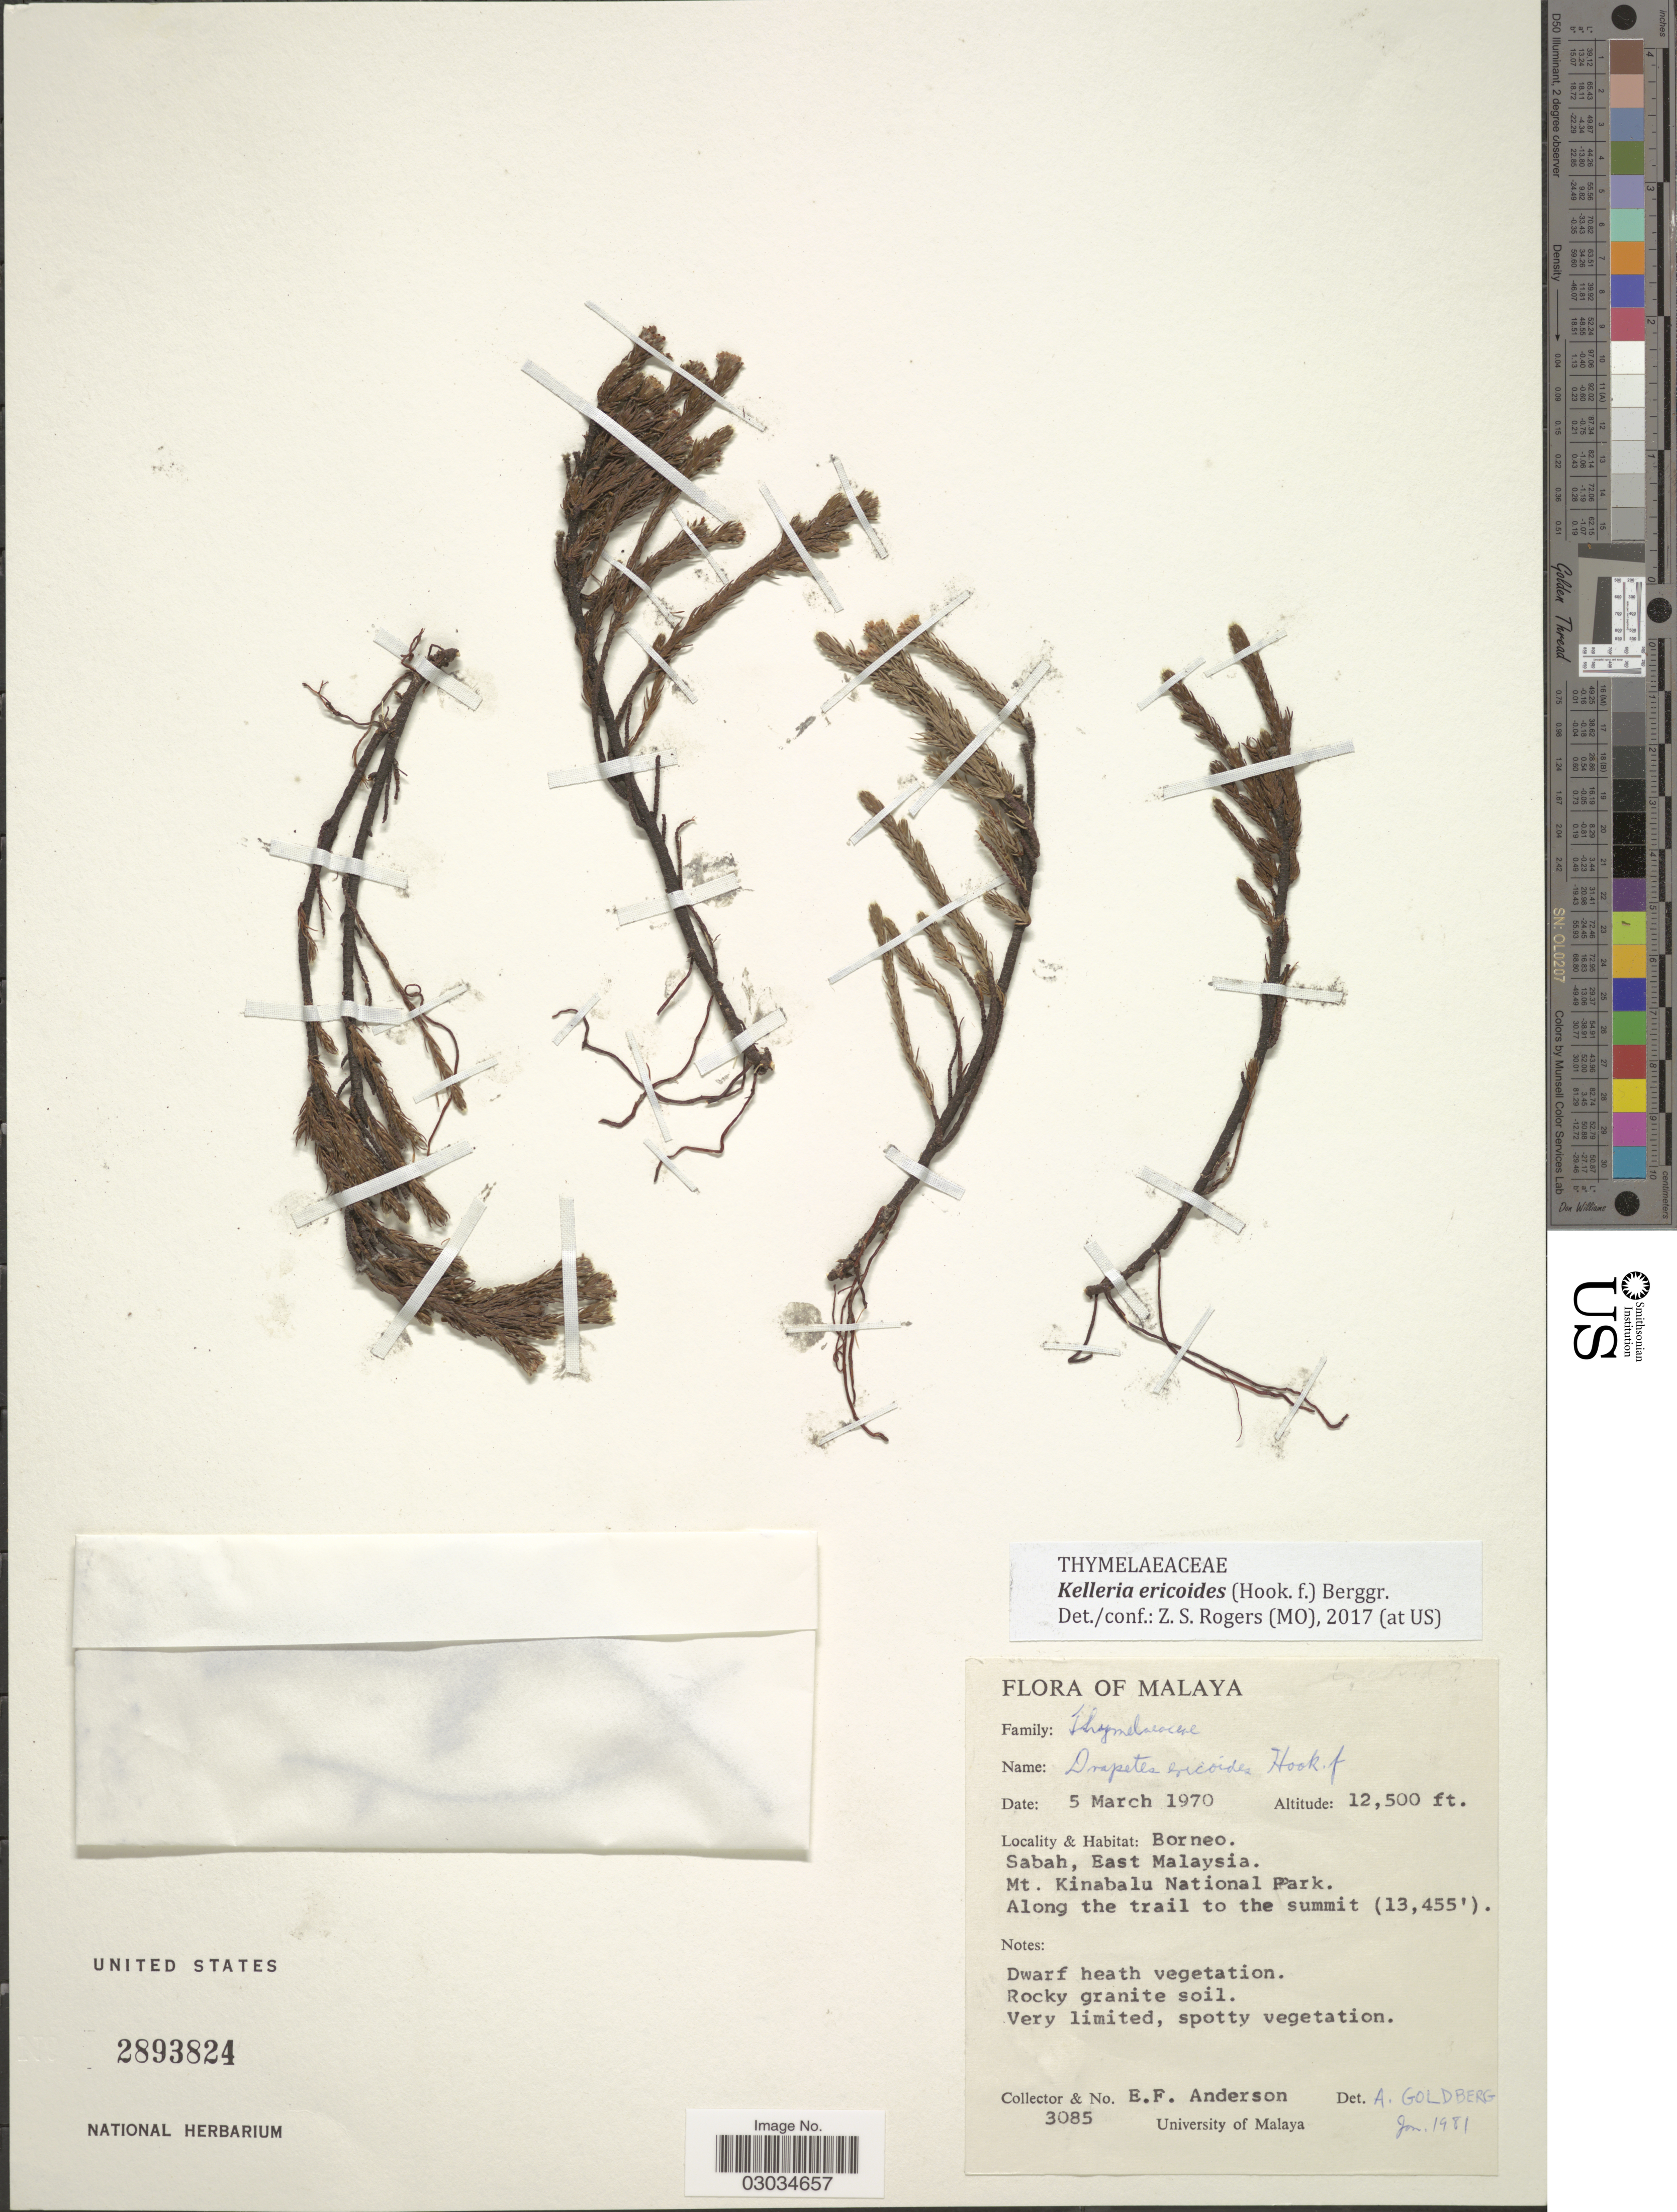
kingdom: Plantae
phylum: Tracheophyta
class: Magnoliopsida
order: Malvales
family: Thymelaeaceae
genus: Kelleria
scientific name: Kelleria ericoides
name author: (Hook. f.) Berggr.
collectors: E. F. Anderson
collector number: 3085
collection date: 1970-03-05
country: Malaysia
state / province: Sabah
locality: Malaya. Borneo. East Malaysia. Mt. Kinabalu National Park. Along the trail to the summit.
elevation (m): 3810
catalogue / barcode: US 2893824